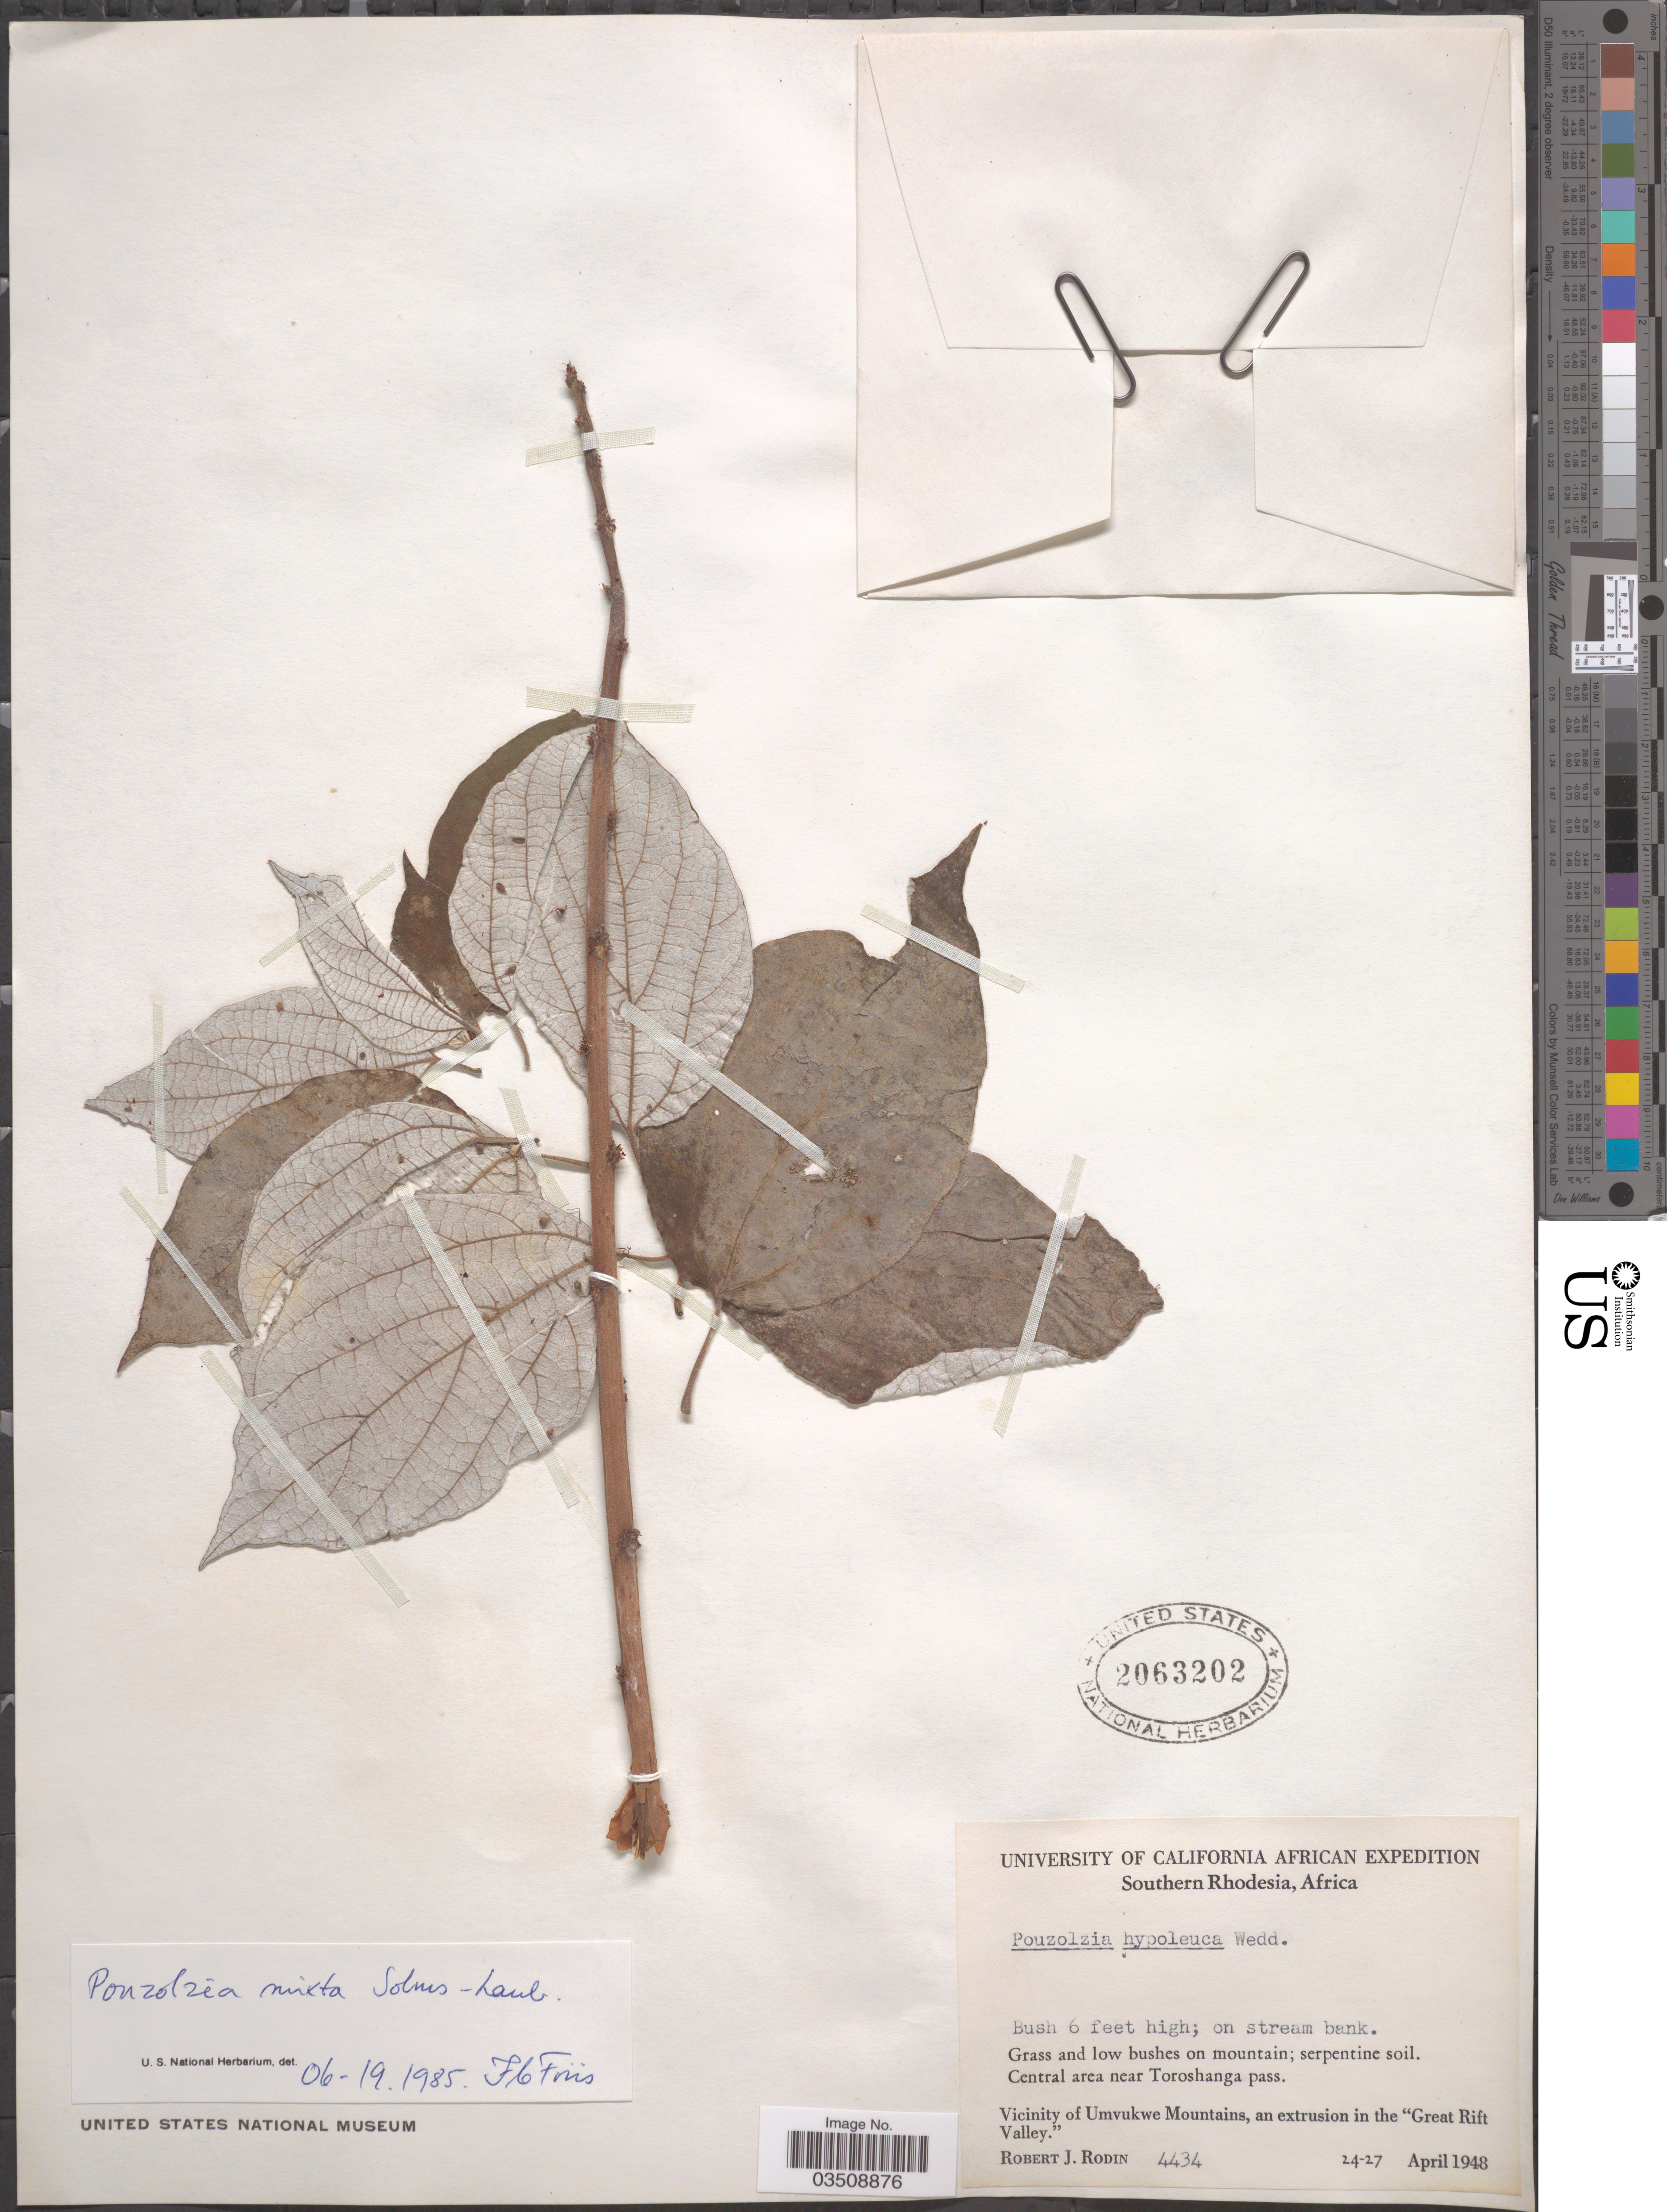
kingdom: Plantae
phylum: Tracheophyta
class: Magnoliopsida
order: Rosales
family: Urticaceae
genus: Pouzolzia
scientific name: Pouzolzia mixta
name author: Solms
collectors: R. J. Rodin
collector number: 4434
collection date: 1948-04-24/1948-04-27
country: Zimbabwe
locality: Southern Rhodesia. Central area near Toroshanga pass. Vicinity of Umvukwe Mountains, an extrusion in the "Great Rift Valley".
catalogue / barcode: US 2063202